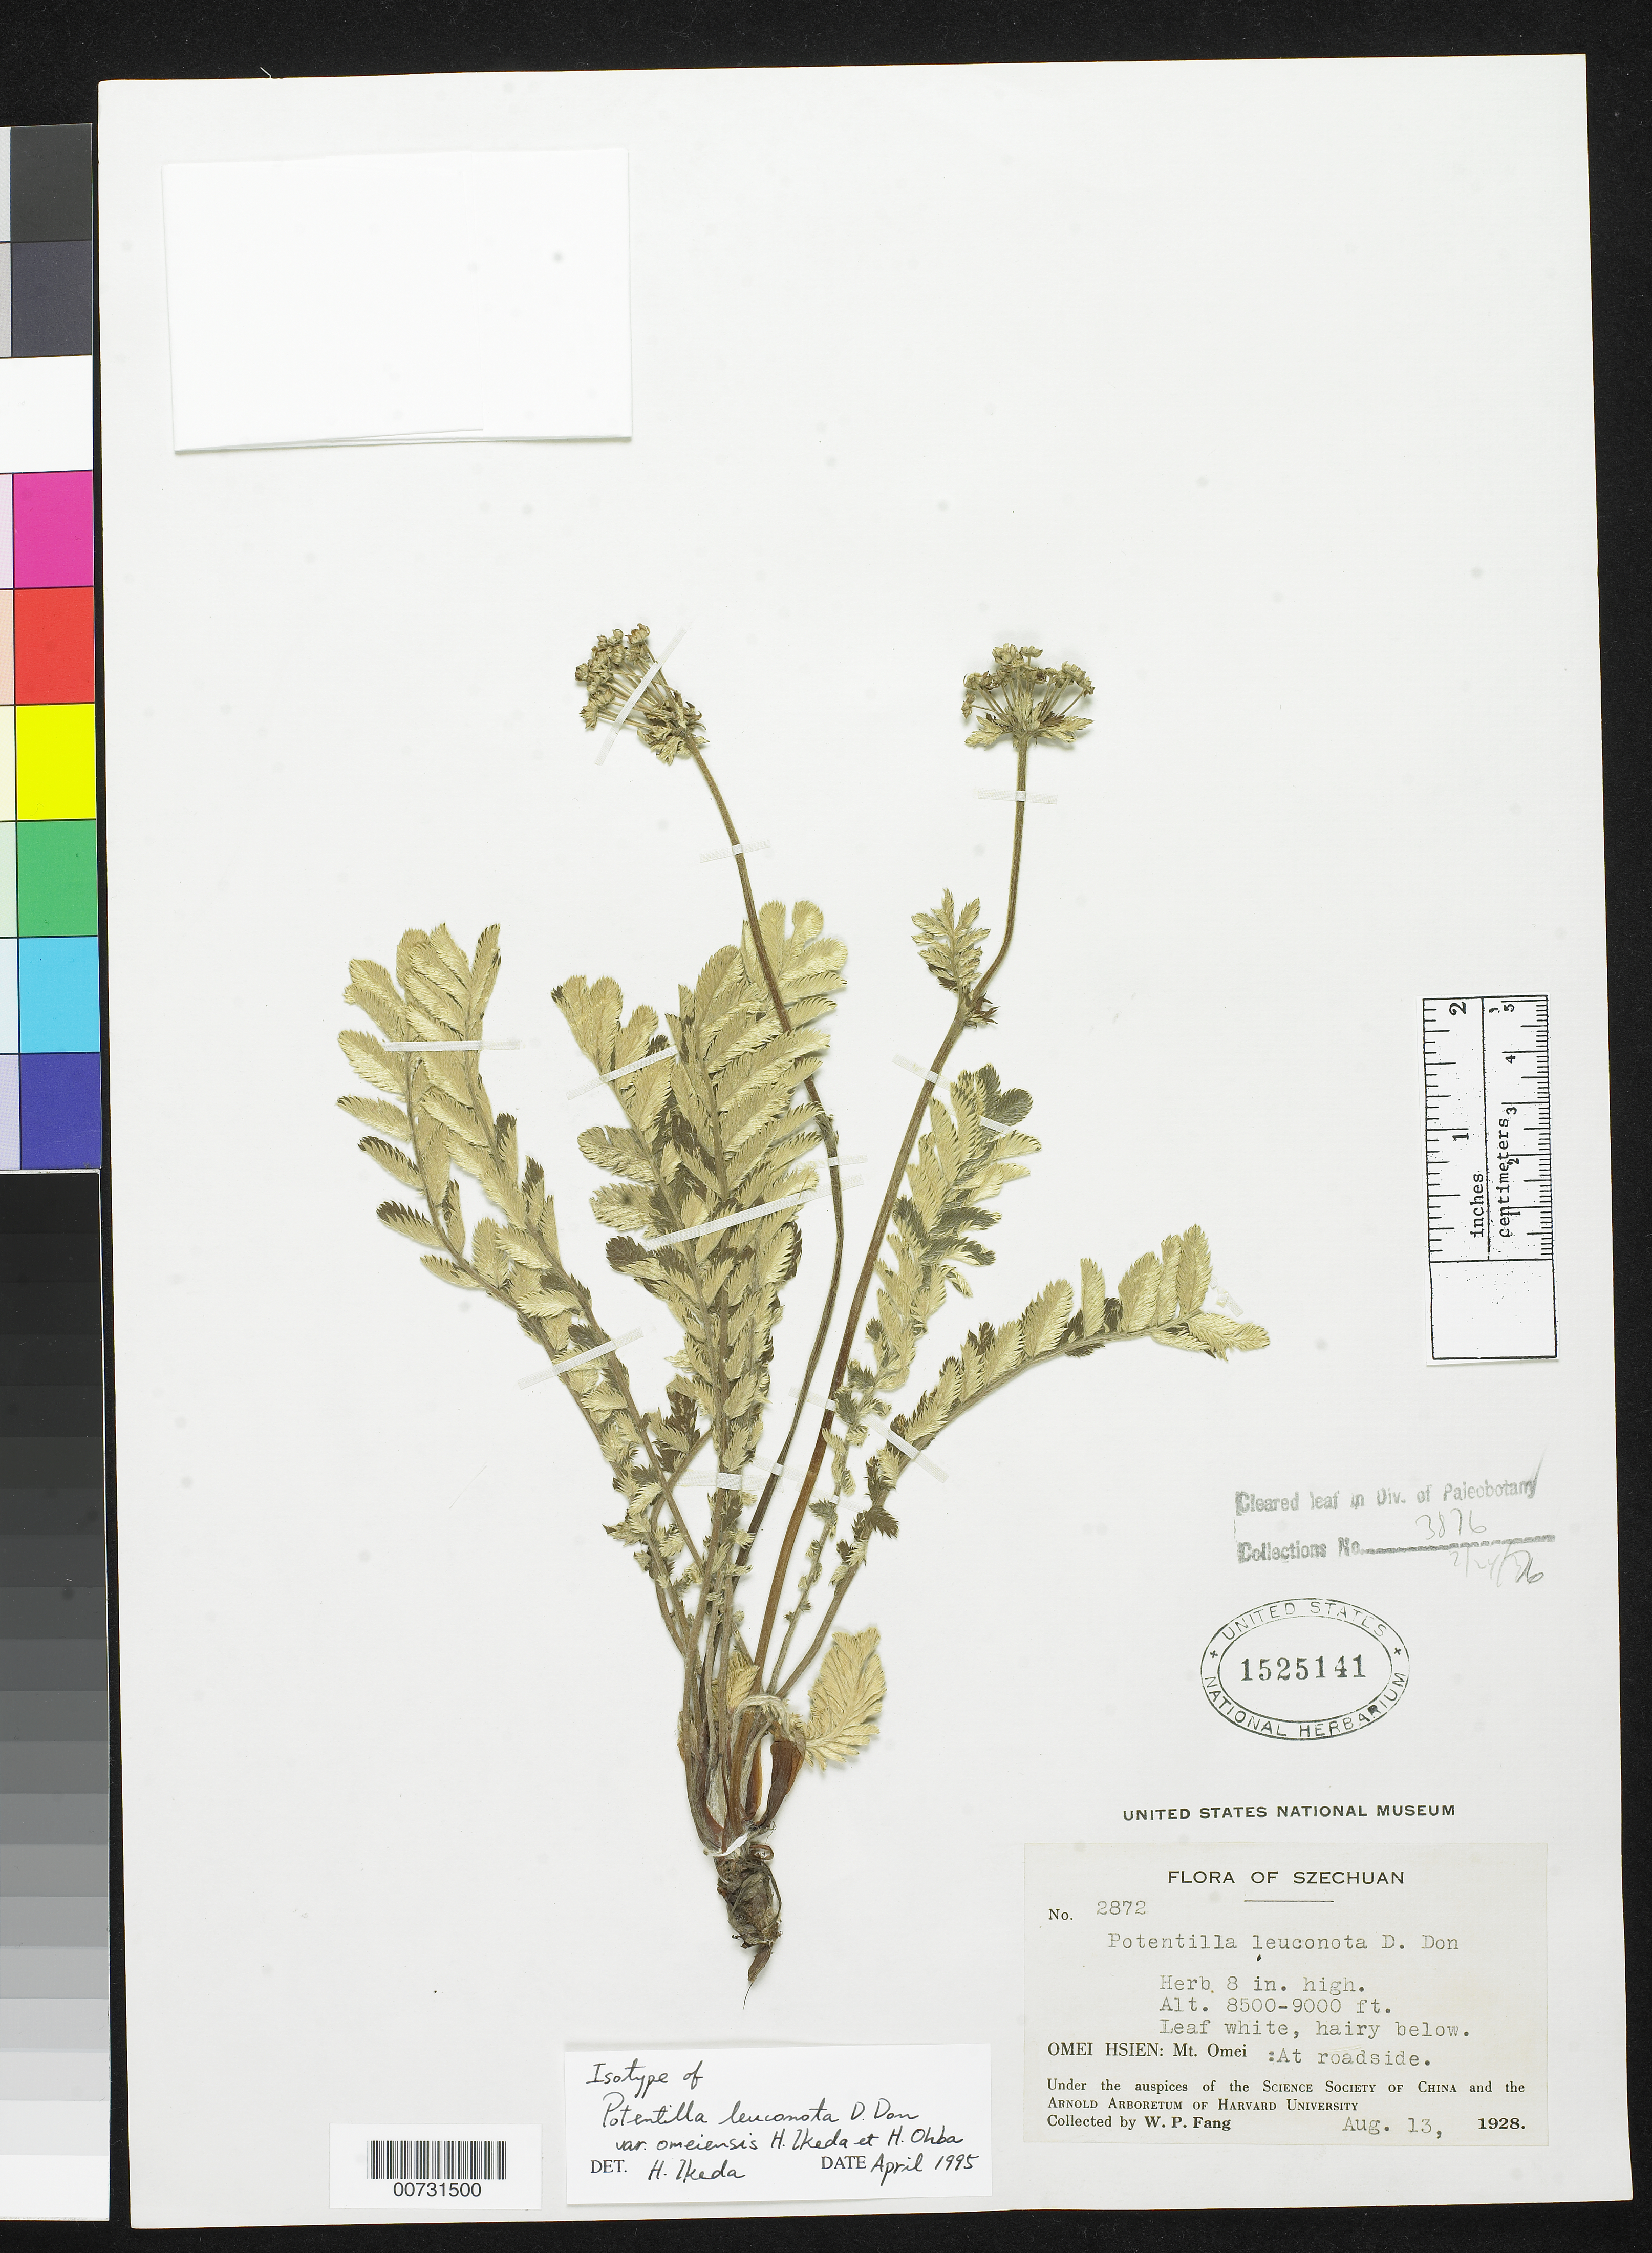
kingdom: Plantae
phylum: Tracheophyta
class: Magnoliopsida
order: Rosales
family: Rosaceae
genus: Potentilla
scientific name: Potentilla leuconota var. omeiensis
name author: H. Ikeda & H. Ohba in H. Ohba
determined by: Ikeda, H.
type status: Isotype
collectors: W. P. Fang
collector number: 2872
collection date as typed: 13 Aug 1928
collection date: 1928-08-13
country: China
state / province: Sichuan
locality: Omei Hsien: Mt. Omei. At roadside.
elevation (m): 2591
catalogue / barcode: US 1525141